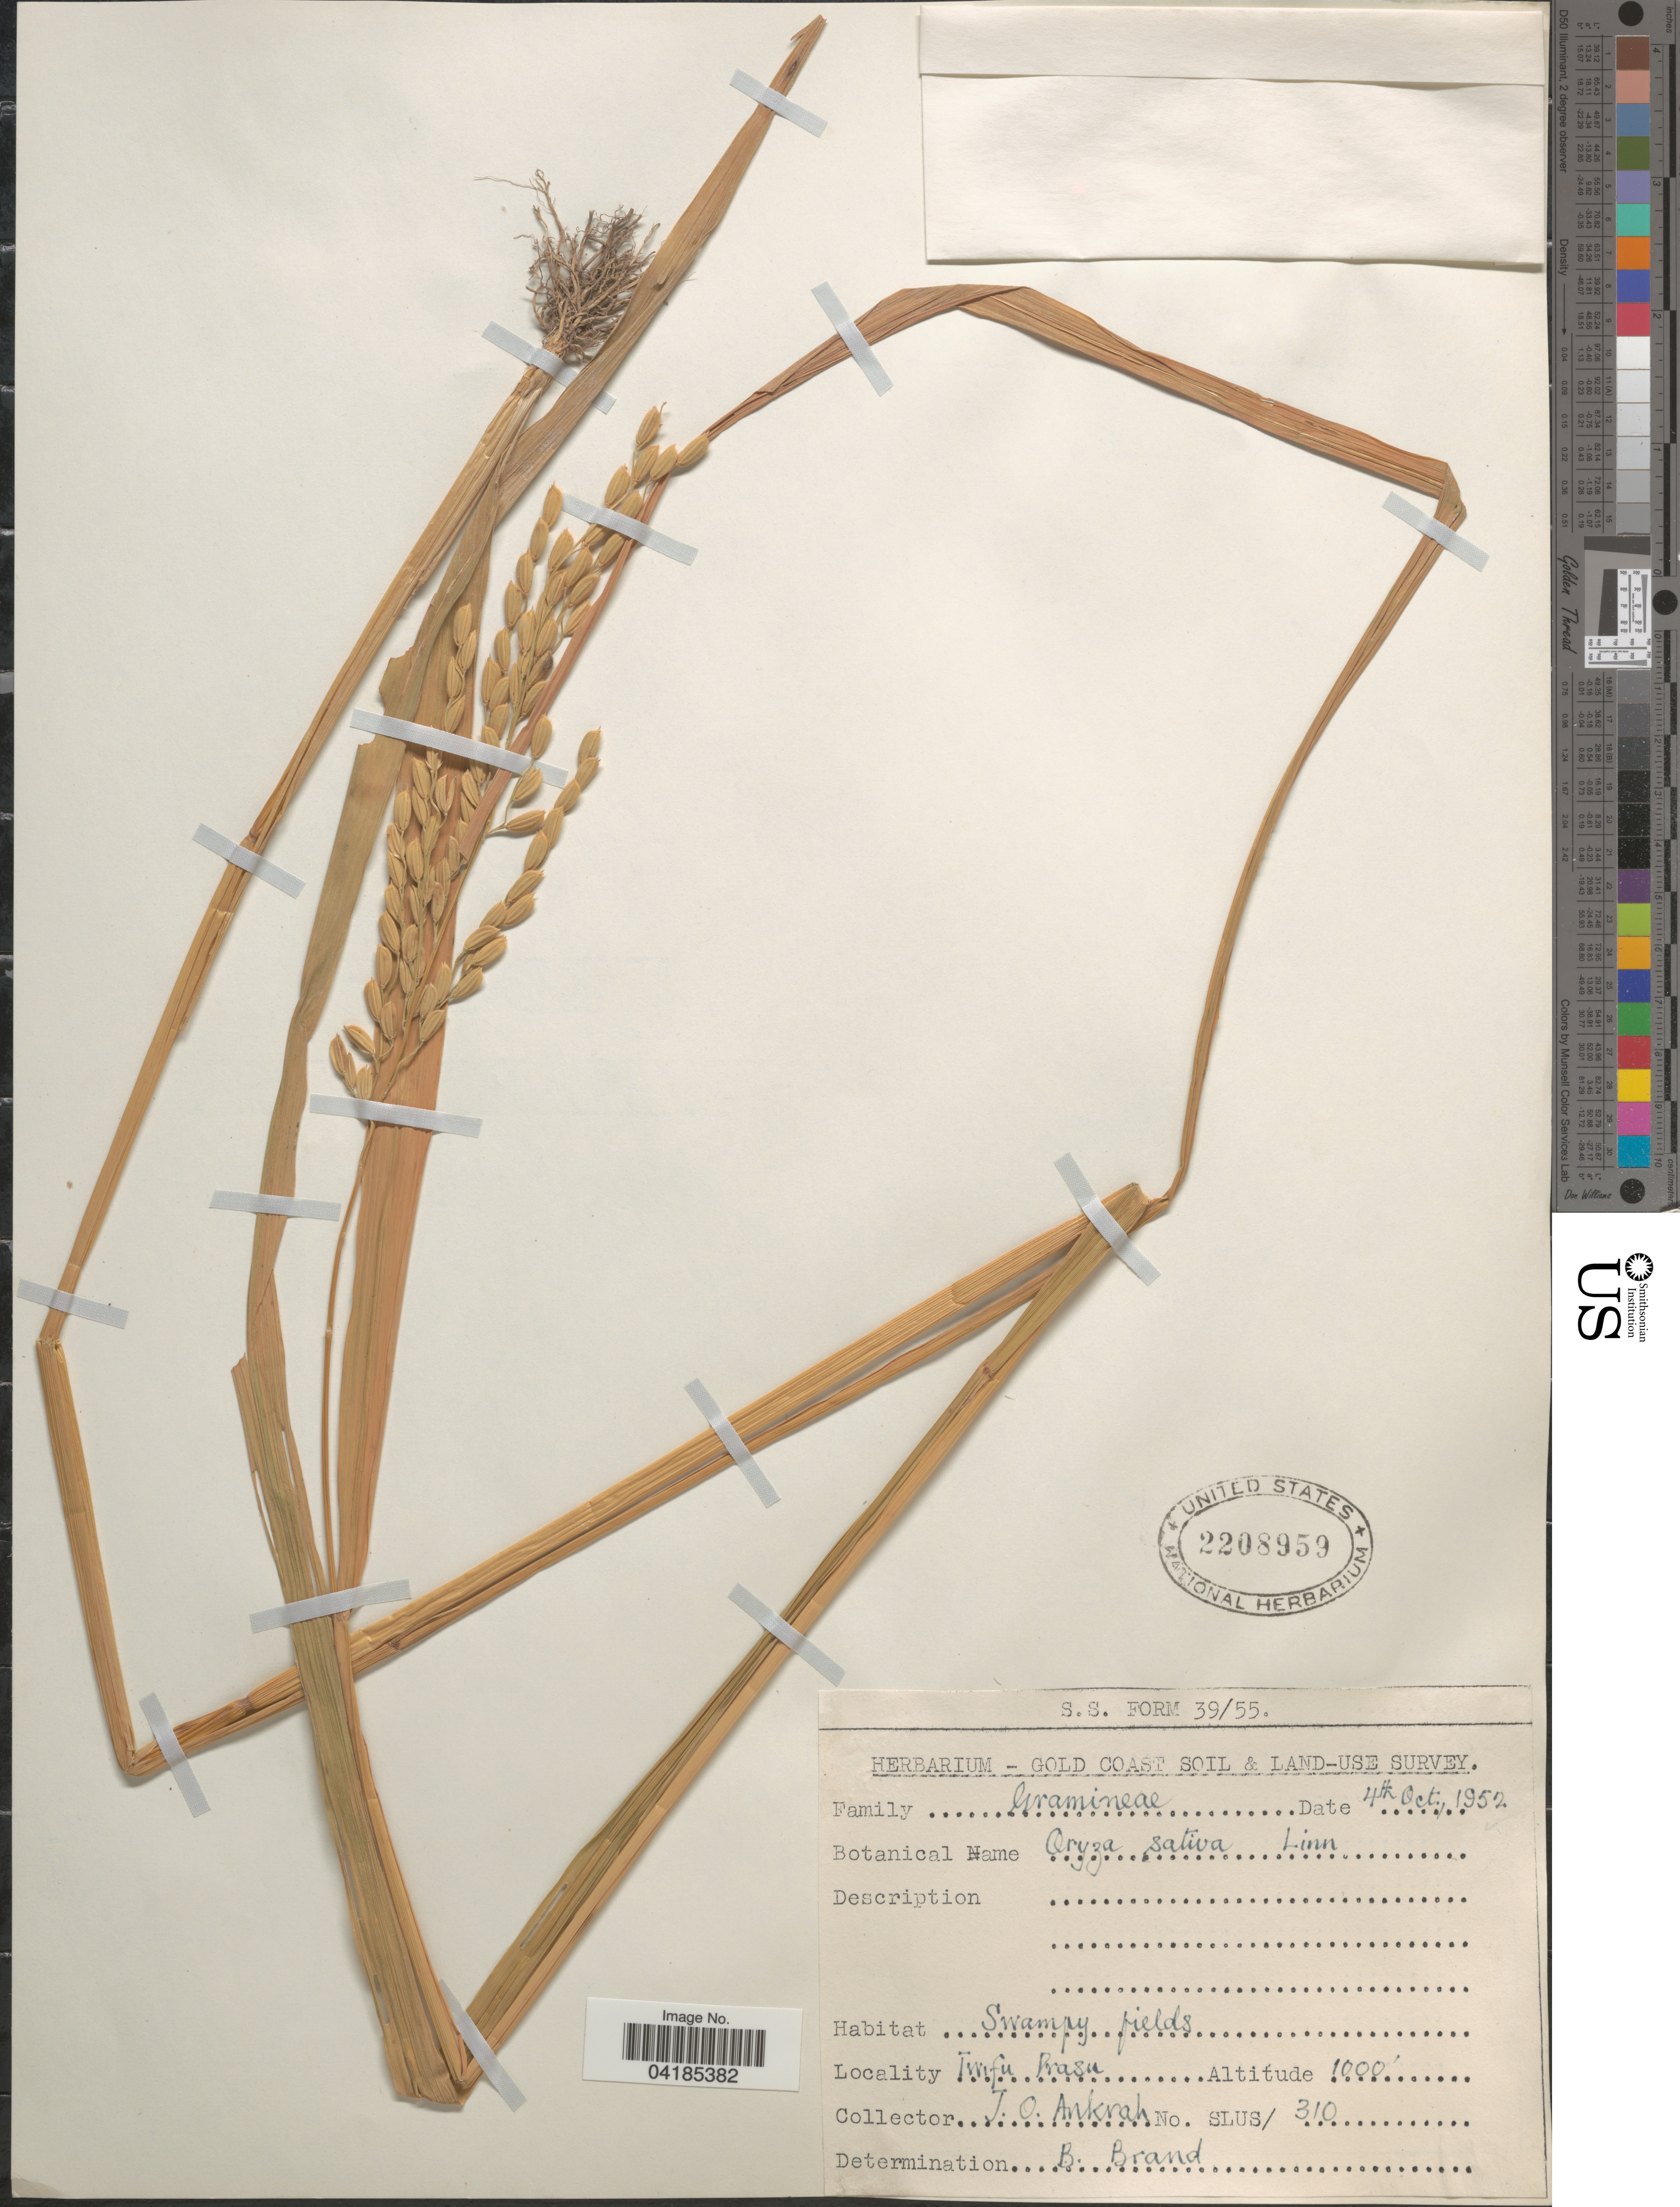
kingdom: Plantae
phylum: Tracheophyta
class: Liliopsida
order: Poales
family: Poaceae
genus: Oryza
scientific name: Oryza sativa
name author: L.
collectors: J. Ankrah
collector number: SLUS/310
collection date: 1952-10-04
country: Ghana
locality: Gold Coast Soil & Land-Use Survey. Twifu Prasu.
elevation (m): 305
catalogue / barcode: US 2208959